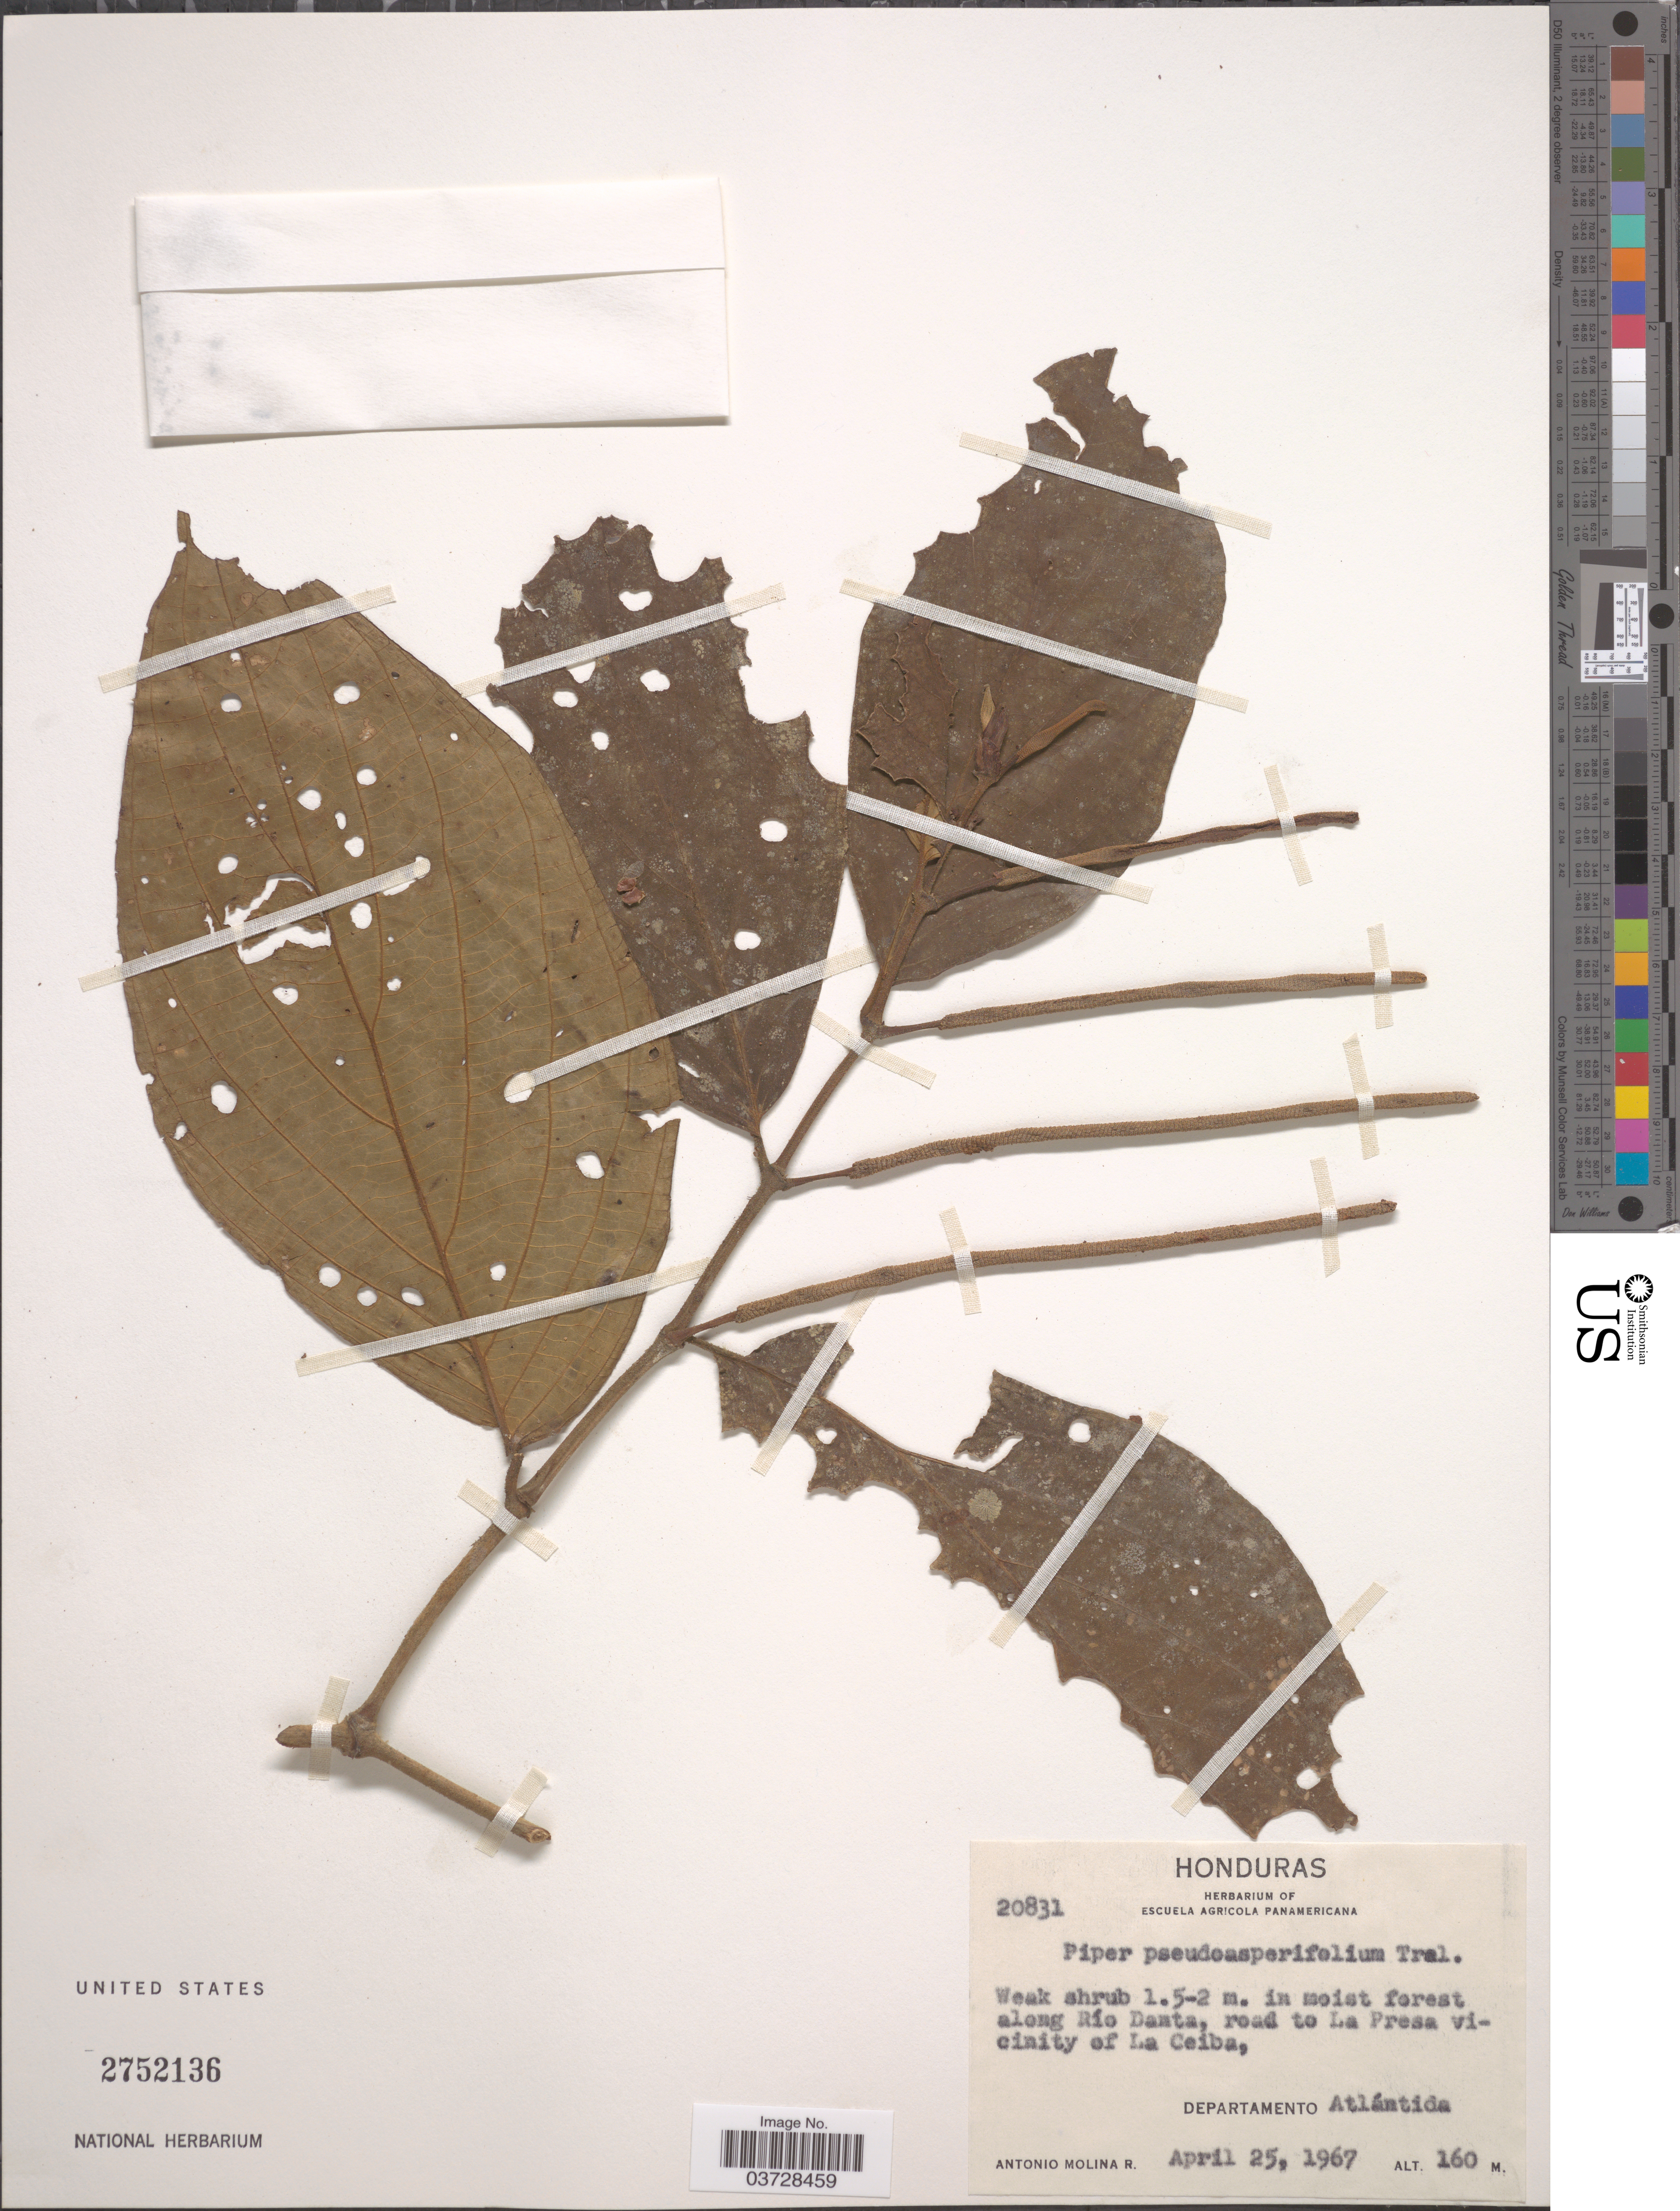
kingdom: Plantae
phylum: Tracheophyta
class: Magnoliopsida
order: Piperales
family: Piperaceae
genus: Piper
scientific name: Piper pseudoasperifolium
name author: C. DC.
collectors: A. Molina R.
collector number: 20831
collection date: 1967-04-25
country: Honduras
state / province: Atlantida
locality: Along Río Danta, road to La Presa vicinity of La Ceiba, Departamento Atlántida.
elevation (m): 160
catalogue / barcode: US 2752136